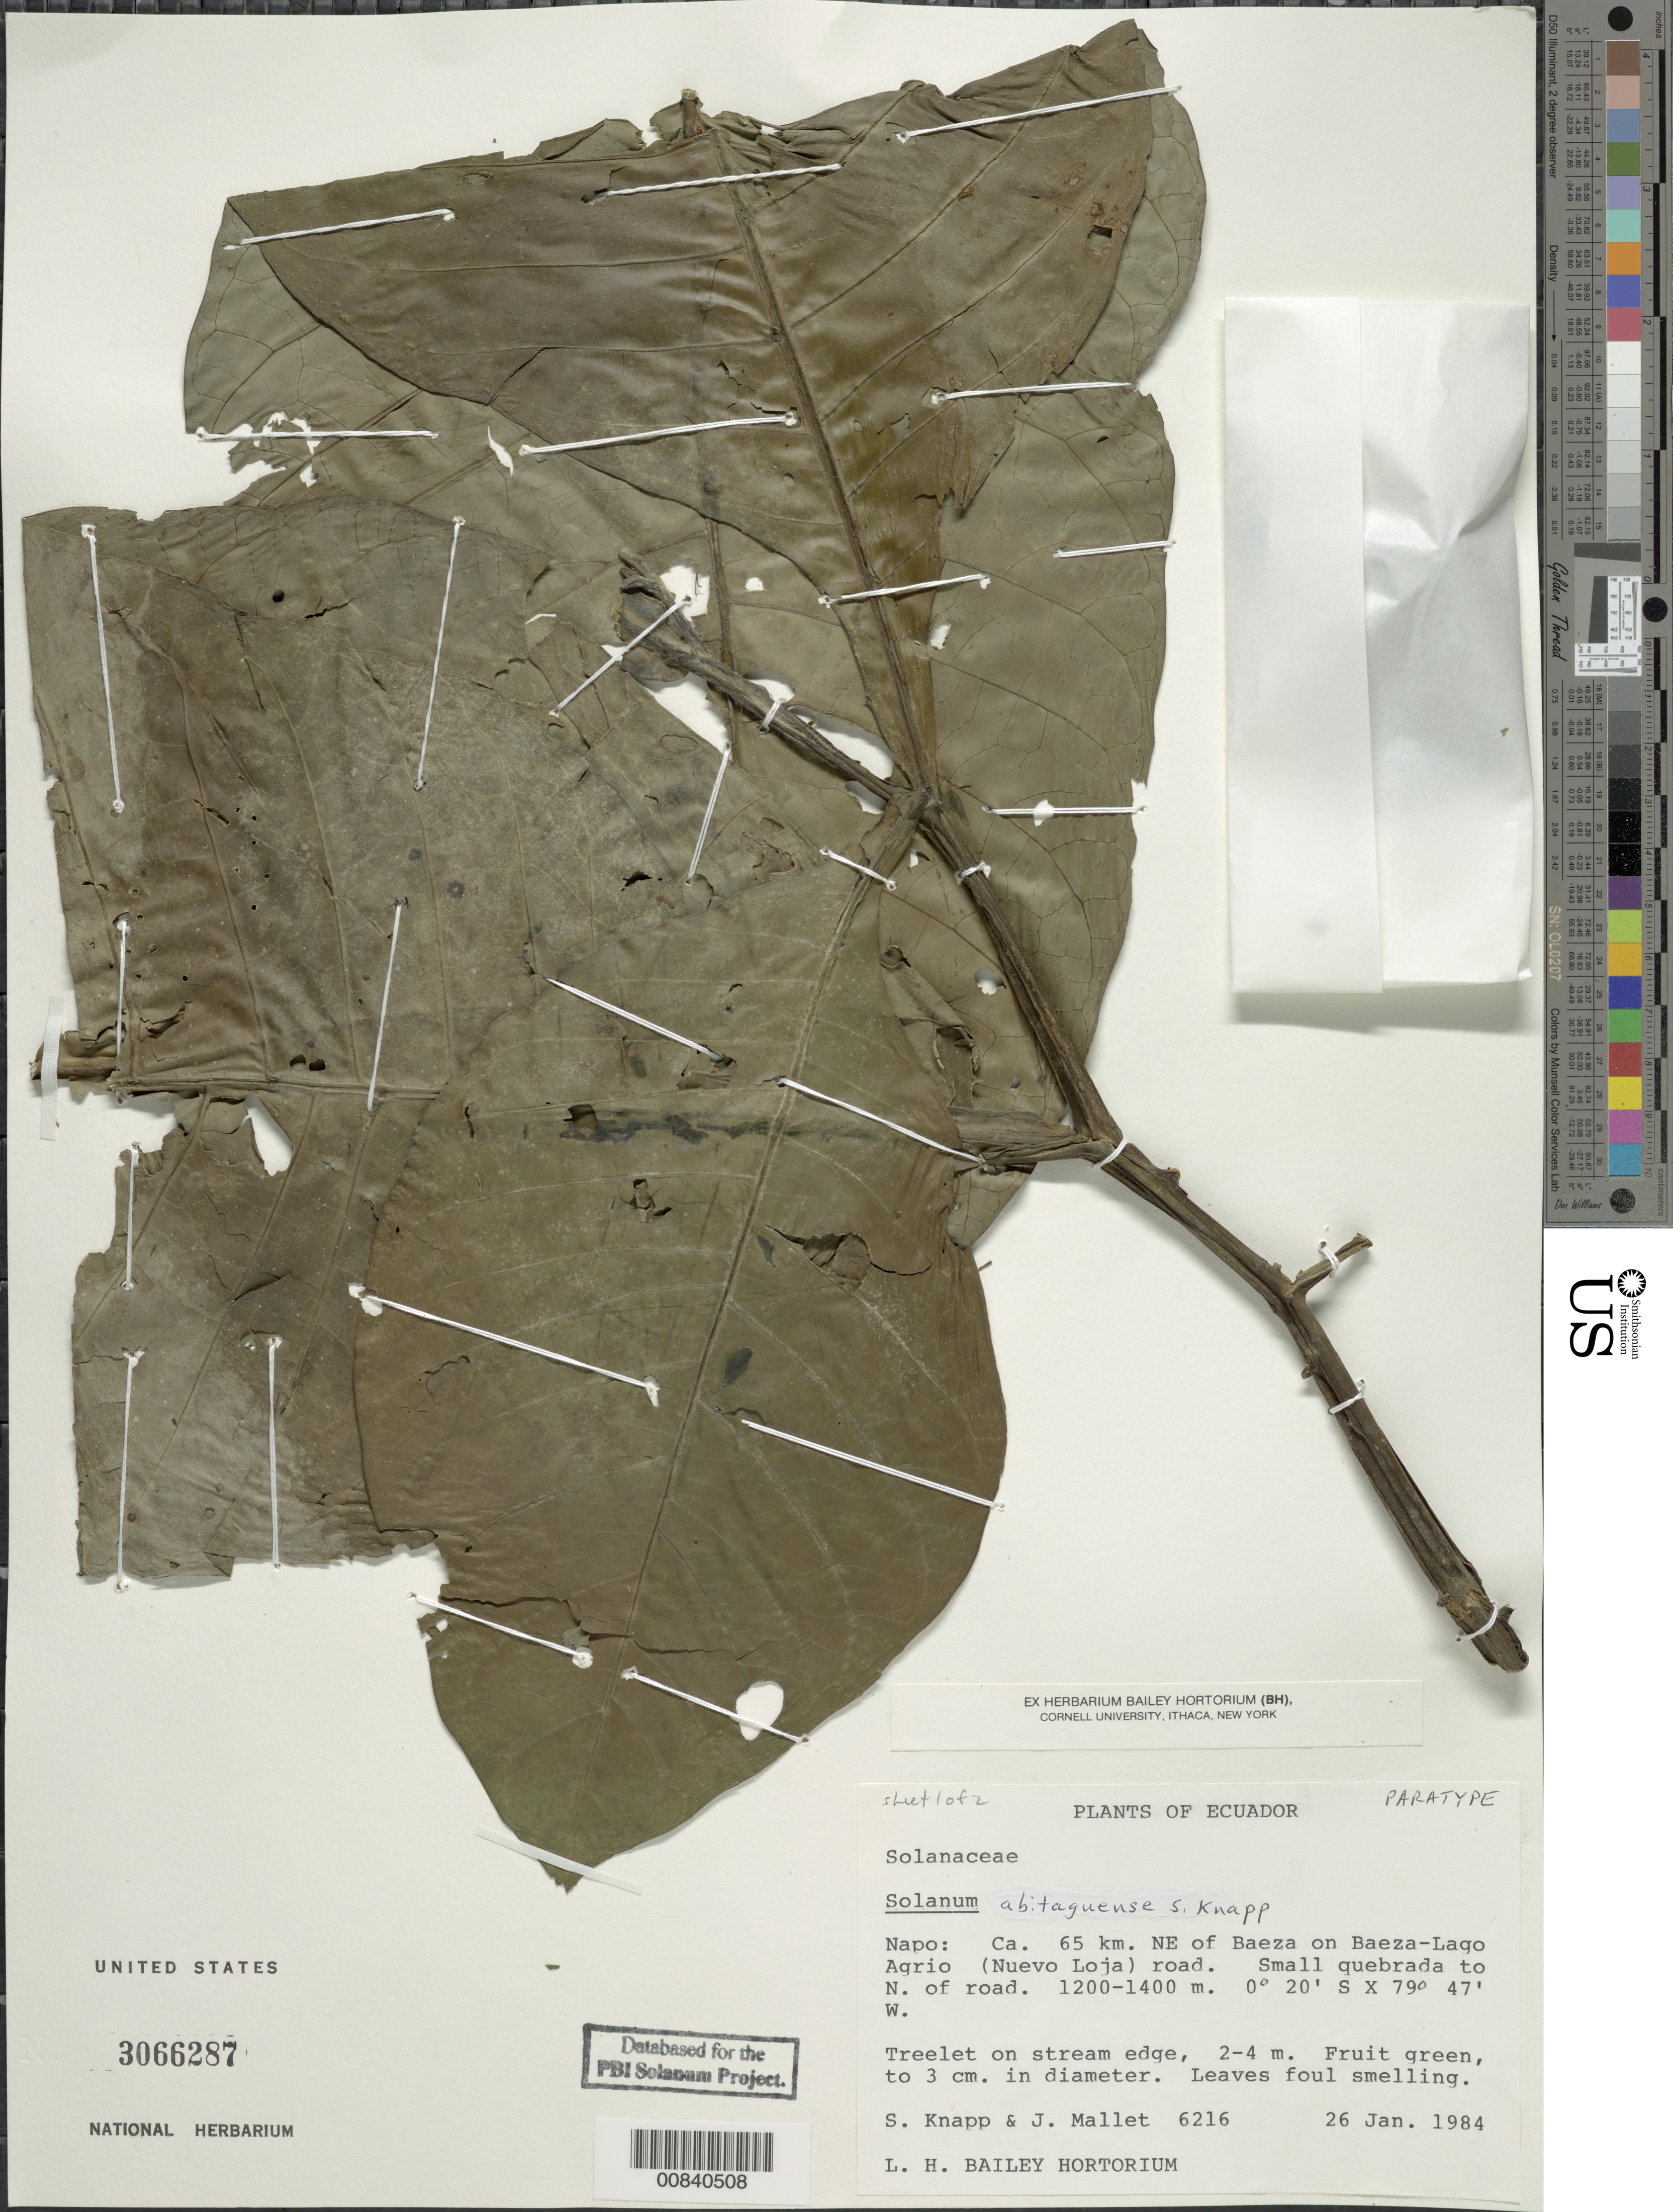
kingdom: Plantae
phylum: Tracheophyta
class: Magnoliopsida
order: Solanales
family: Solanaceae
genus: Solanum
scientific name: Solanum abitaguense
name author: S. Knapp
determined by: Knapp, S. D.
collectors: S. Knapp & J. Mallet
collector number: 6216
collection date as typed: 26 Jan 1984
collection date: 1984-01-26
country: Ecuador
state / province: Napo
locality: Ca. 65 km. NE of Baeza on Baeza-Lago Agrio (Nueva Loja) road. Small quebrada to N. of road.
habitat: Small quebrada.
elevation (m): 1200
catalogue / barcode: US 3066287